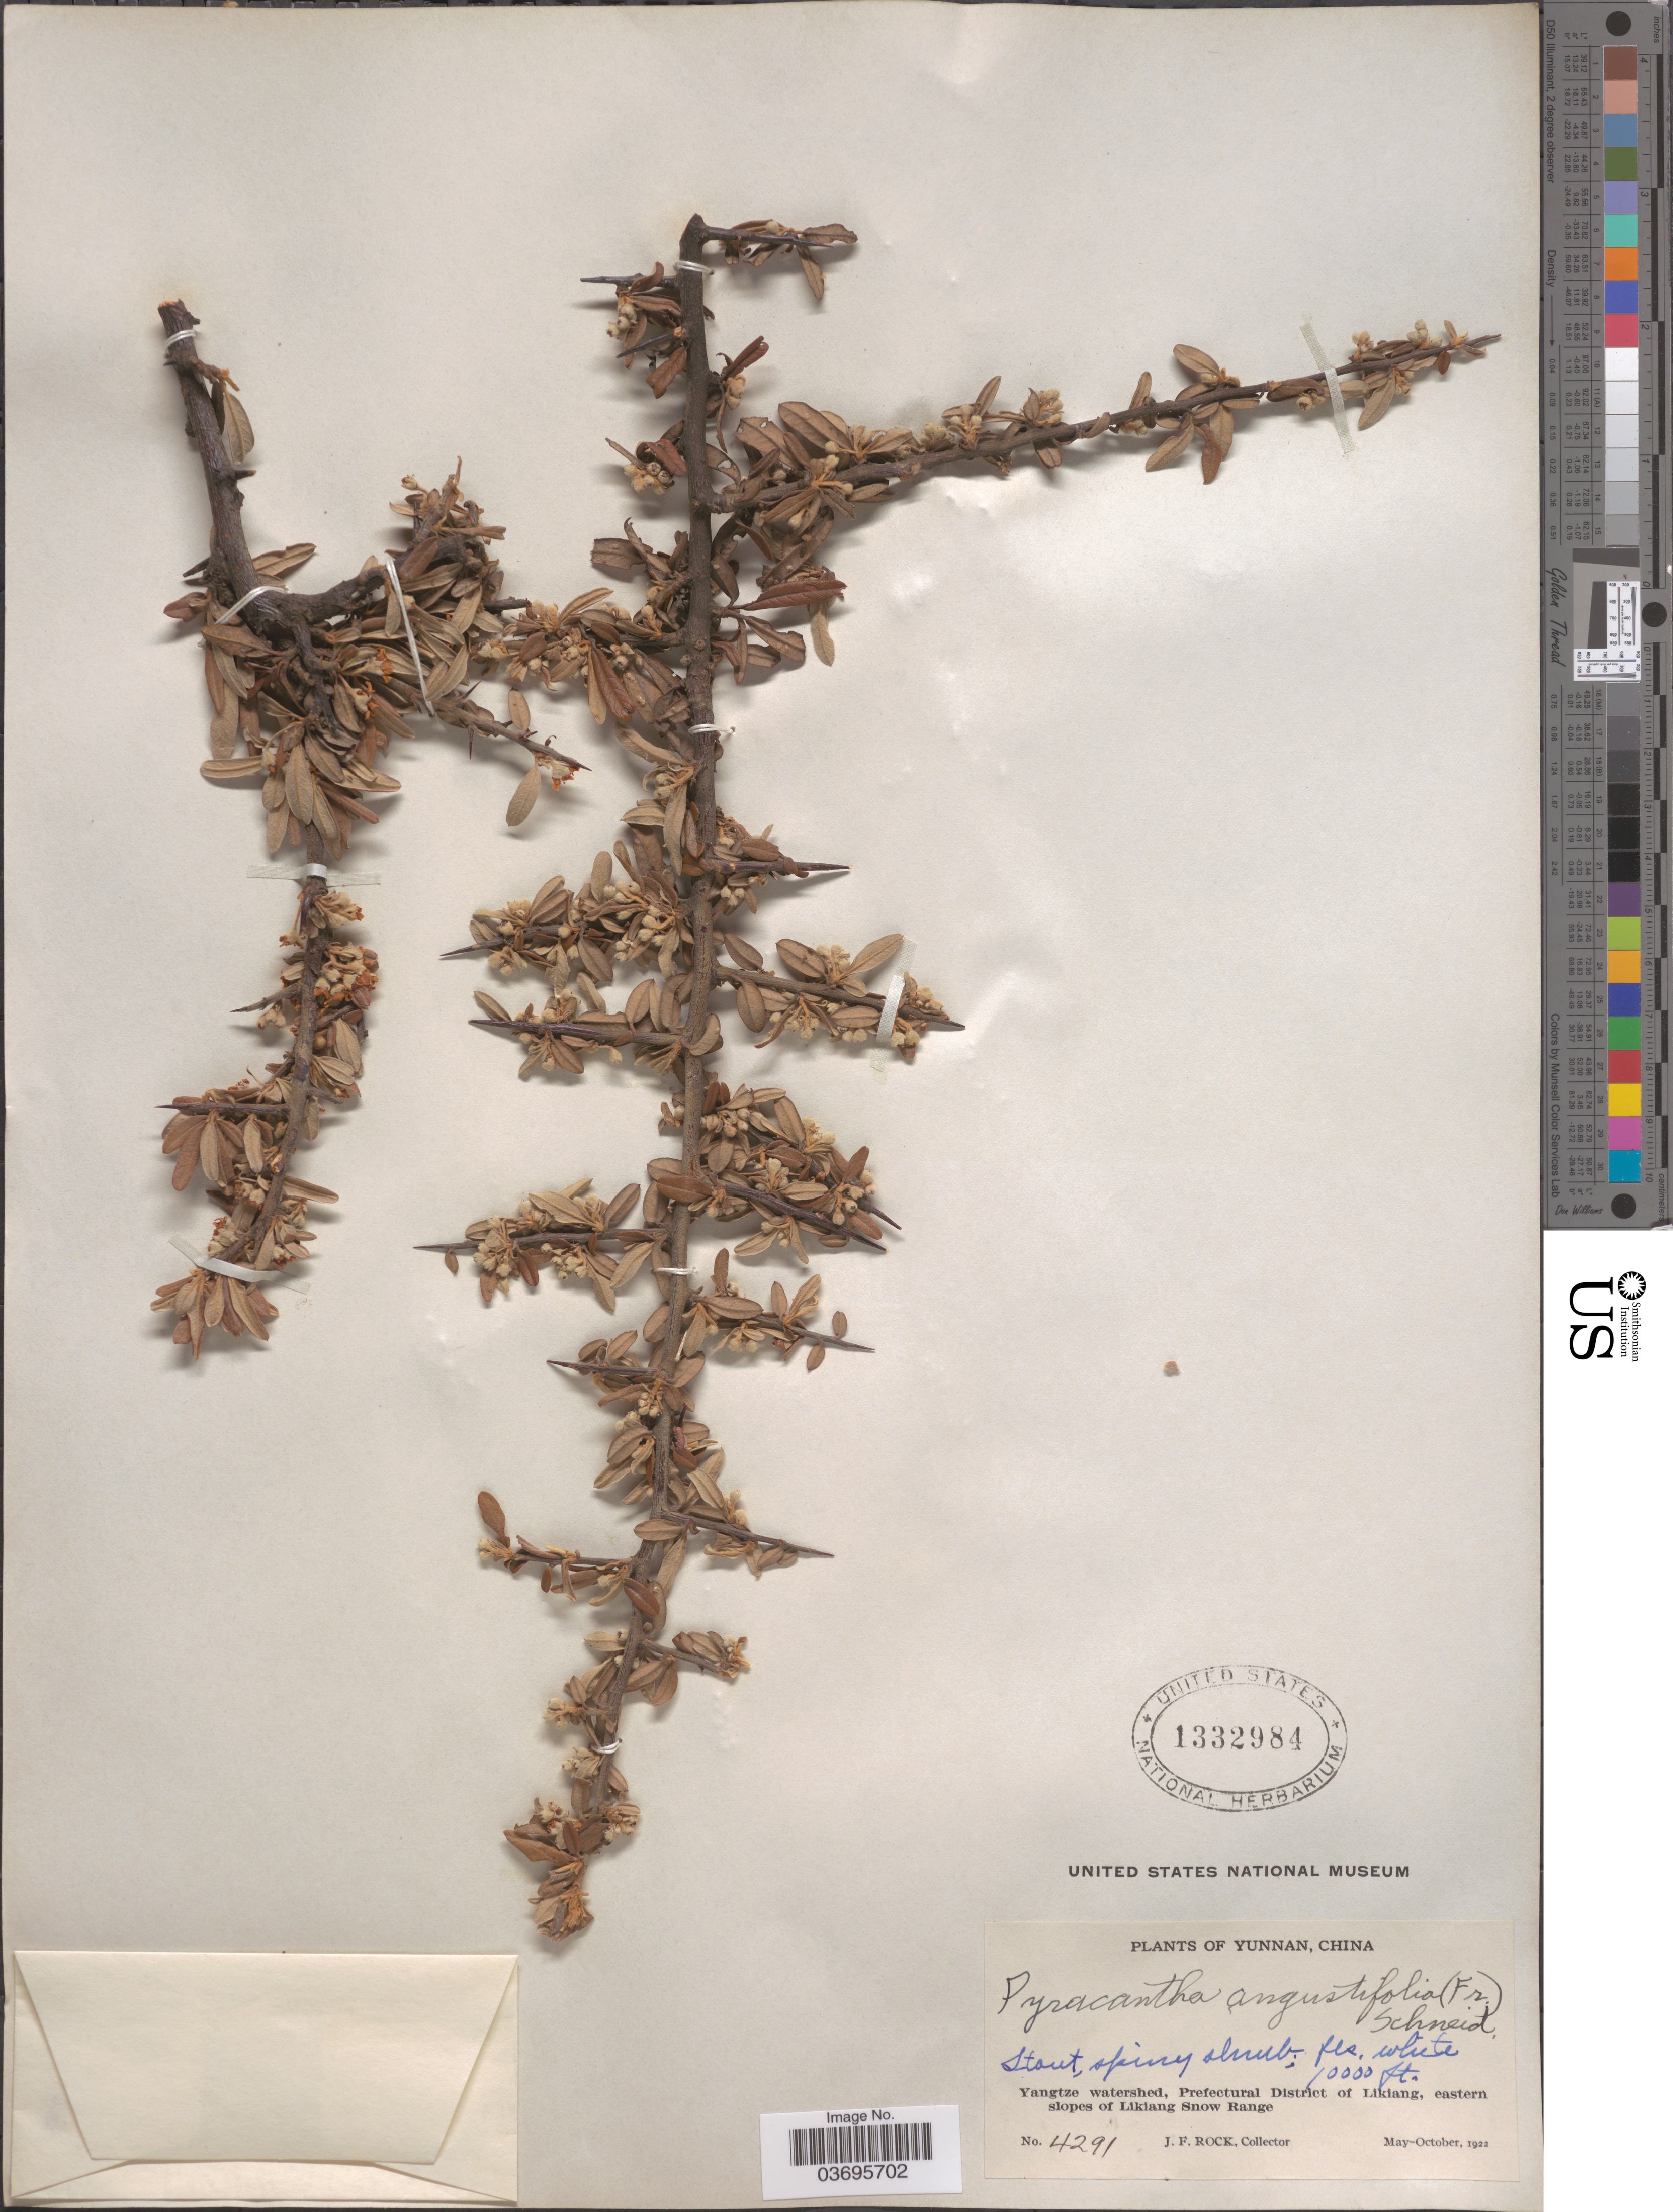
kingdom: Plantae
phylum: Tracheophyta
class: Magnoliopsida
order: Rosales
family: Rosaceae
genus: Pyracantha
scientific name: Pyracantha angustifolia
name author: C.K. Schneid.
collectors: J. Rock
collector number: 4291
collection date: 1922-05/1922-10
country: China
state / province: Yunnan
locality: Yangtze watershed, Prefectural District of Likiang, eastern slopes of Likiang Snow Range.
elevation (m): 3048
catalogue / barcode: US 1332984